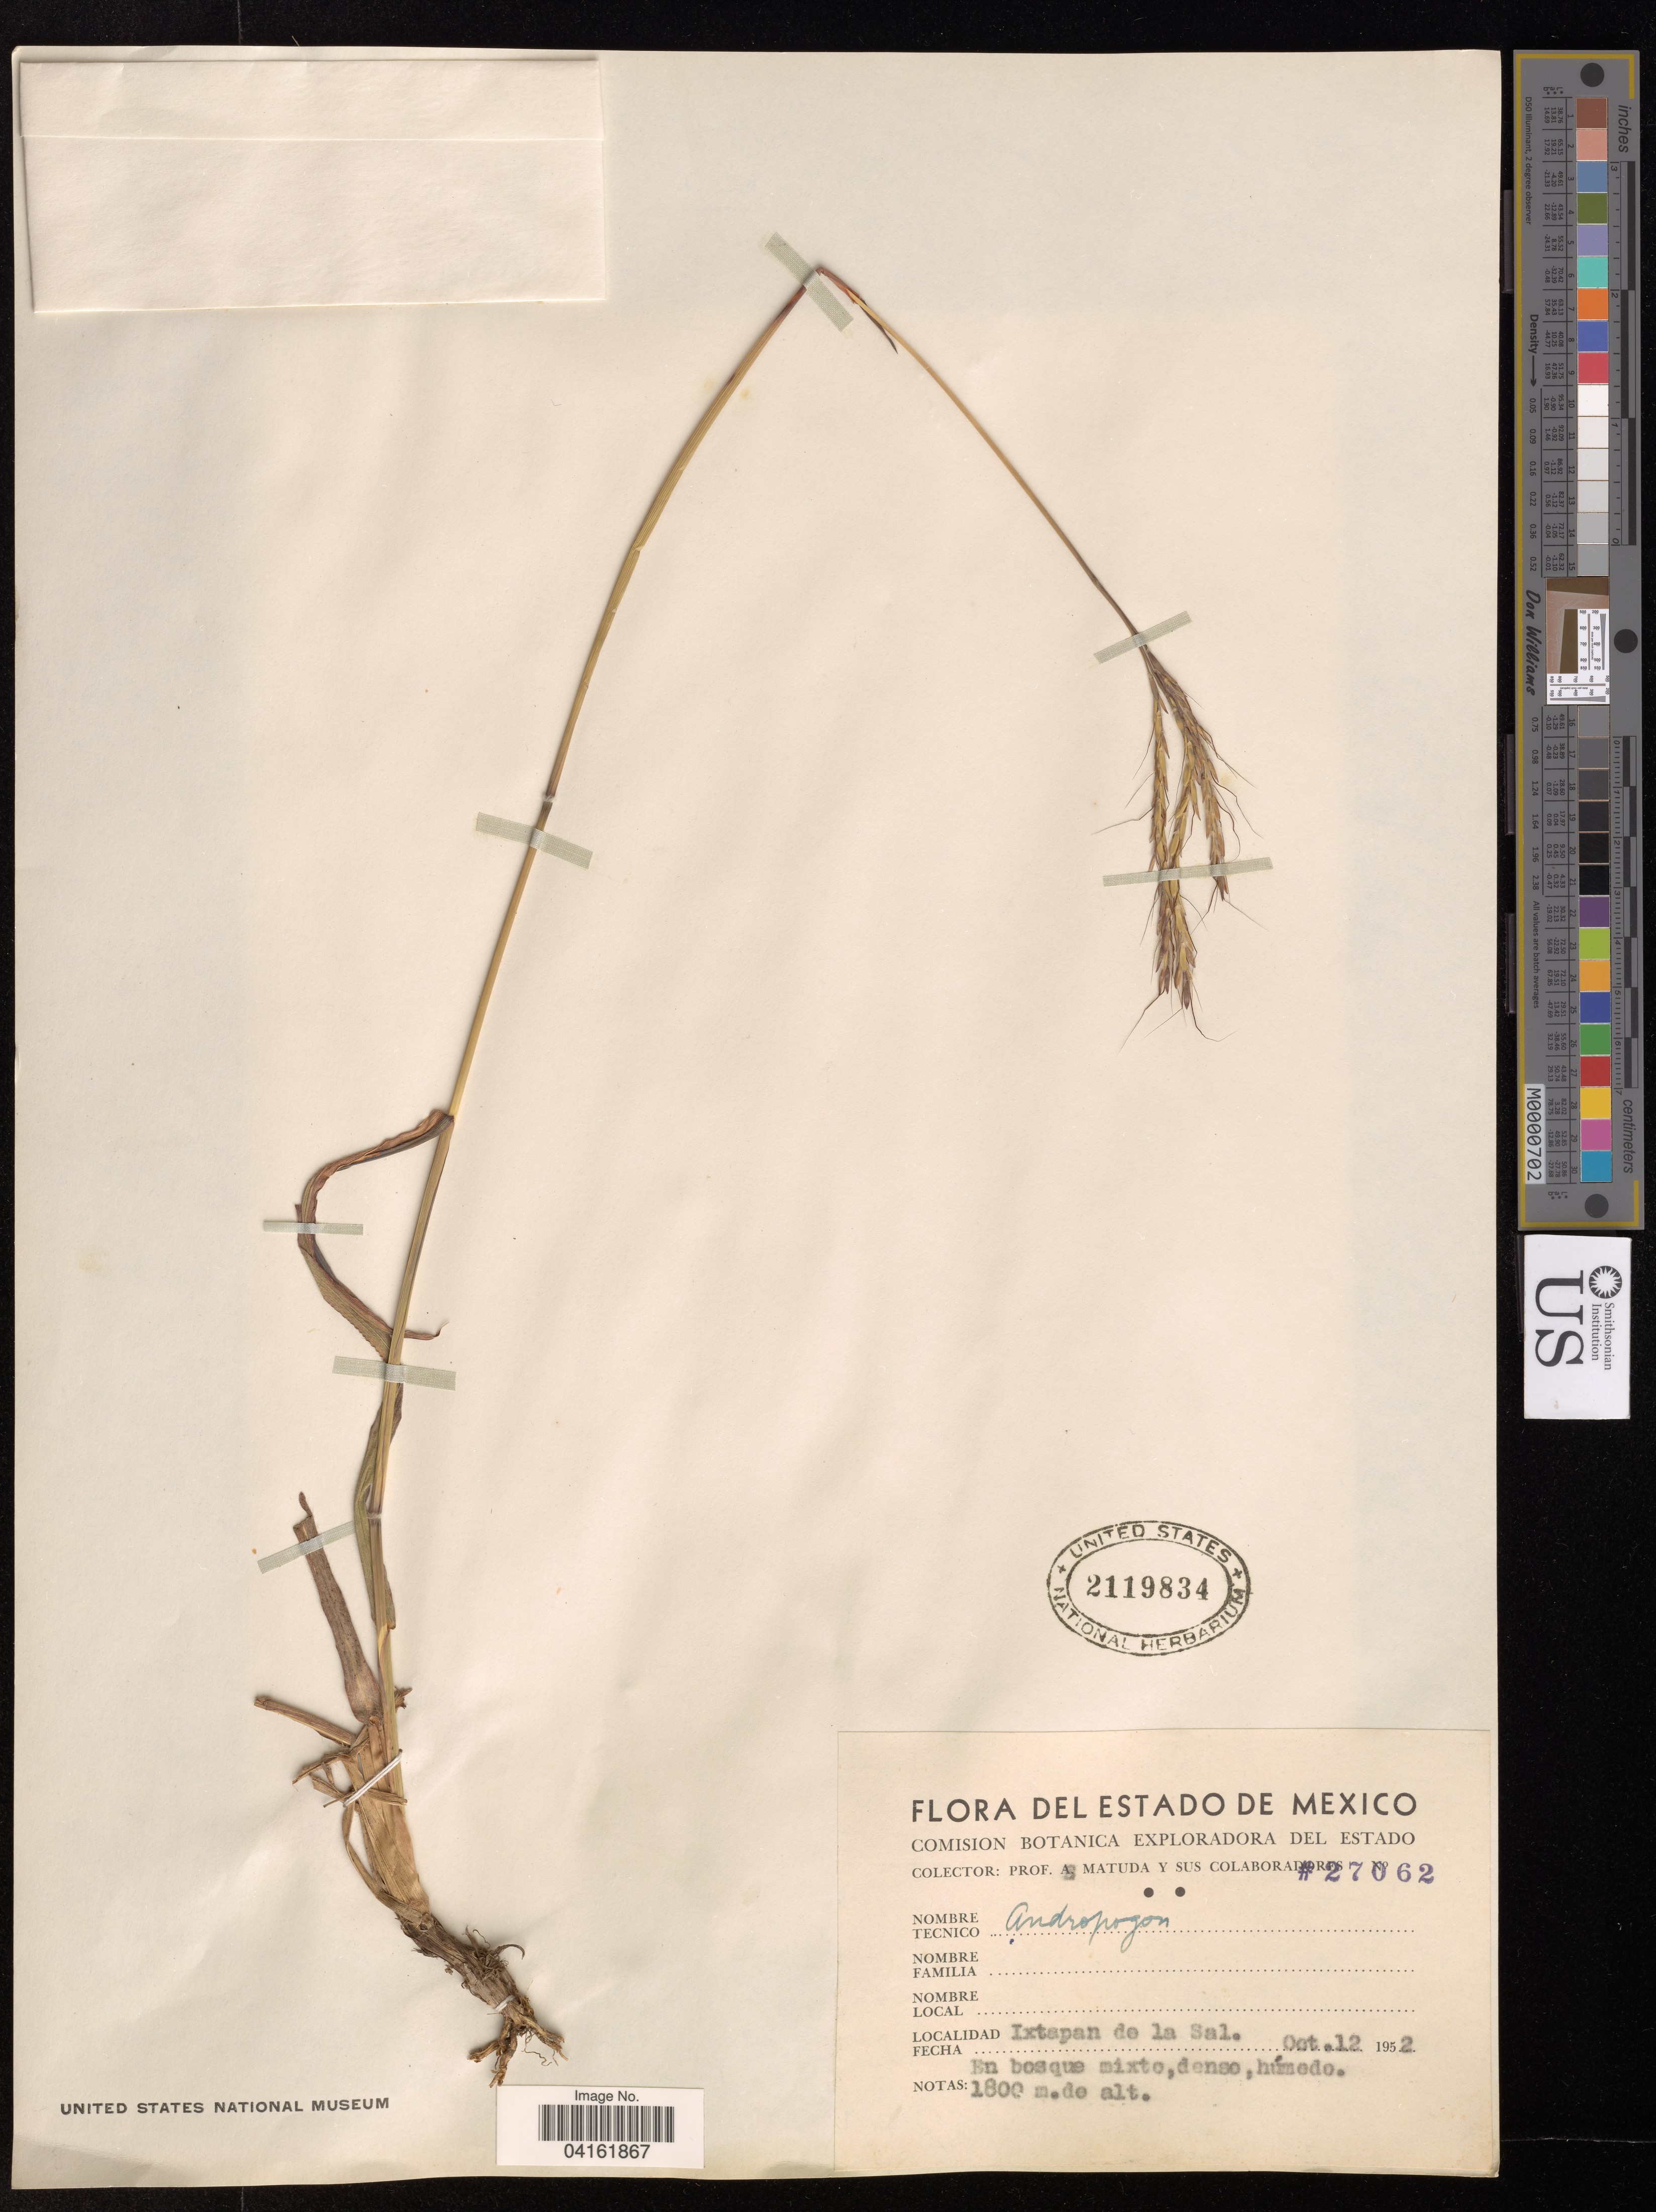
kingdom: Plantae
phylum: Tracheophyta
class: Liliopsida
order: Poales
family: Poaceae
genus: Andropogon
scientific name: Andropogon sp.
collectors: A. Matuda & Sus Colaboradores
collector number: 27062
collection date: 1952-10-12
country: Mexico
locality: Ixtapan de la Sal.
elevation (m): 1800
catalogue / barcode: US 2119834